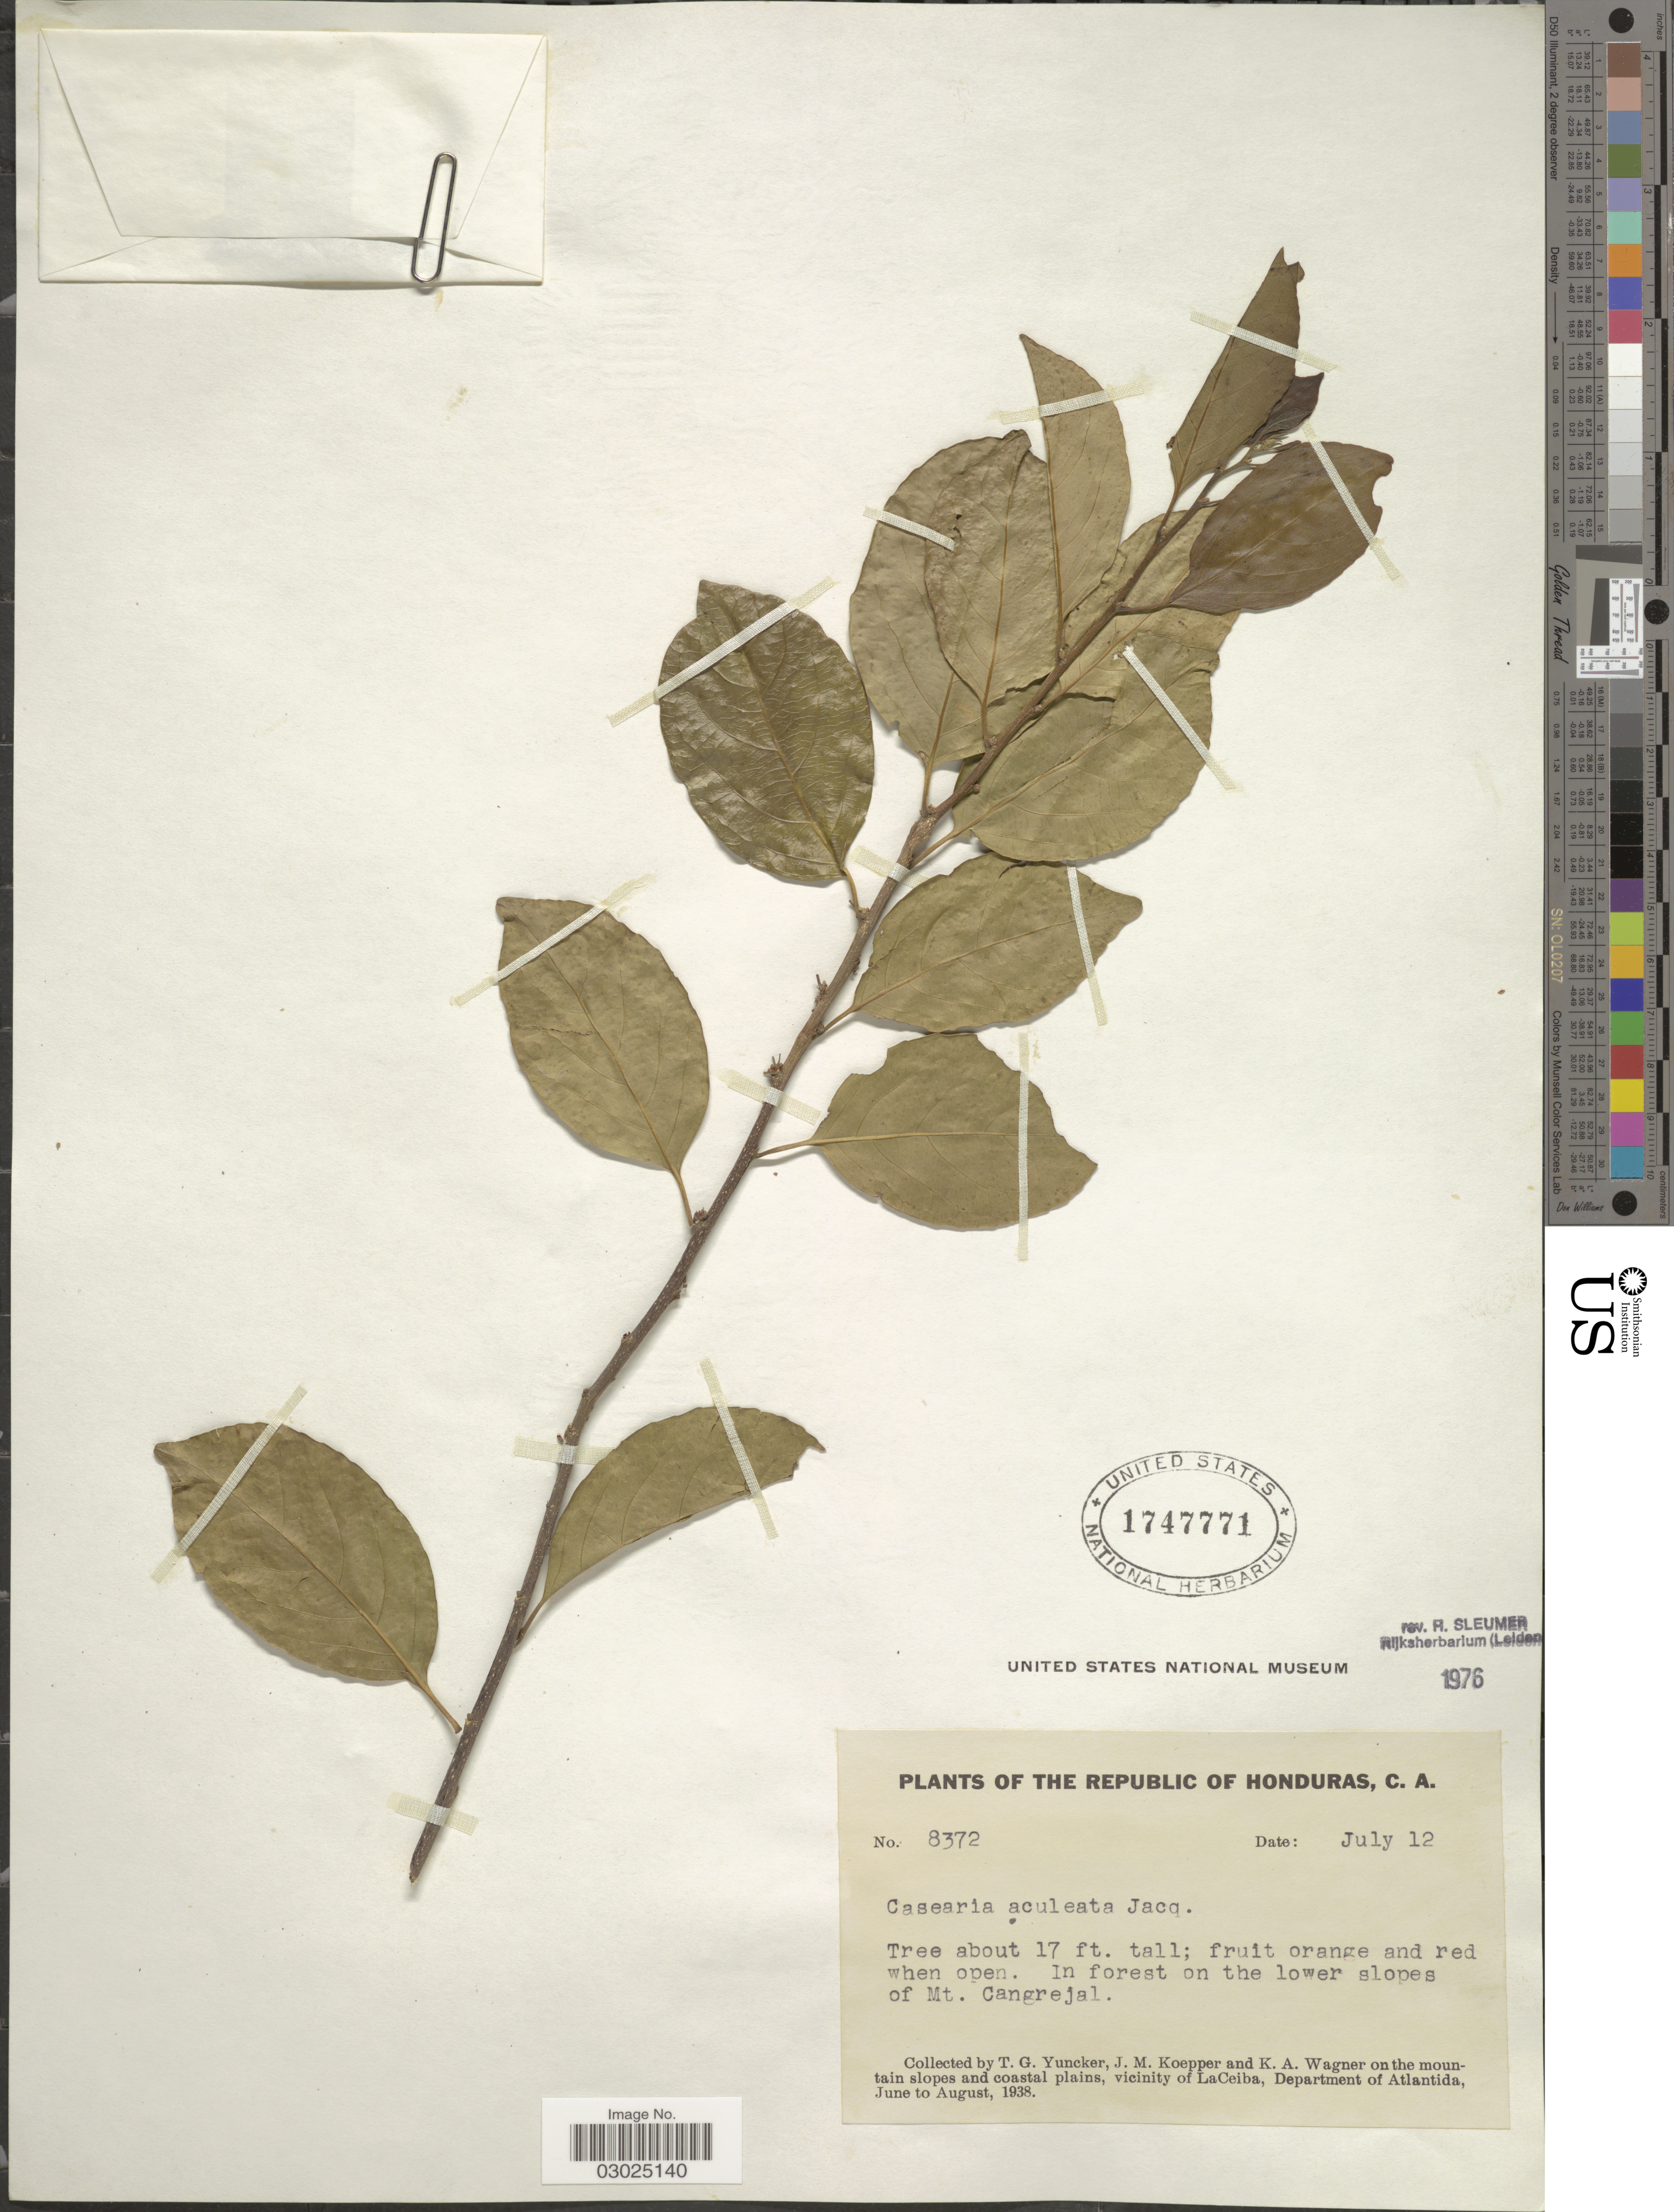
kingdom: Plantae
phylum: Tracheophyta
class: Magnoliopsida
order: Malpighiales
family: Salicaceae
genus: Casearia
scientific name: Casearia aculeata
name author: Jacq.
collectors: T. G. Yuncker, J. M. Koepper & K. A. Wagner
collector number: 8372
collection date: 1938-07-12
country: Honduras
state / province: Atlántida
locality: The Republic of Honduras. In forest on the lower slopes of Mt. Cangrejal, on the mountain slopes and coastal plains, vicinity of LaCeiba, Department of Atlantida.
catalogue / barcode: US 1747771